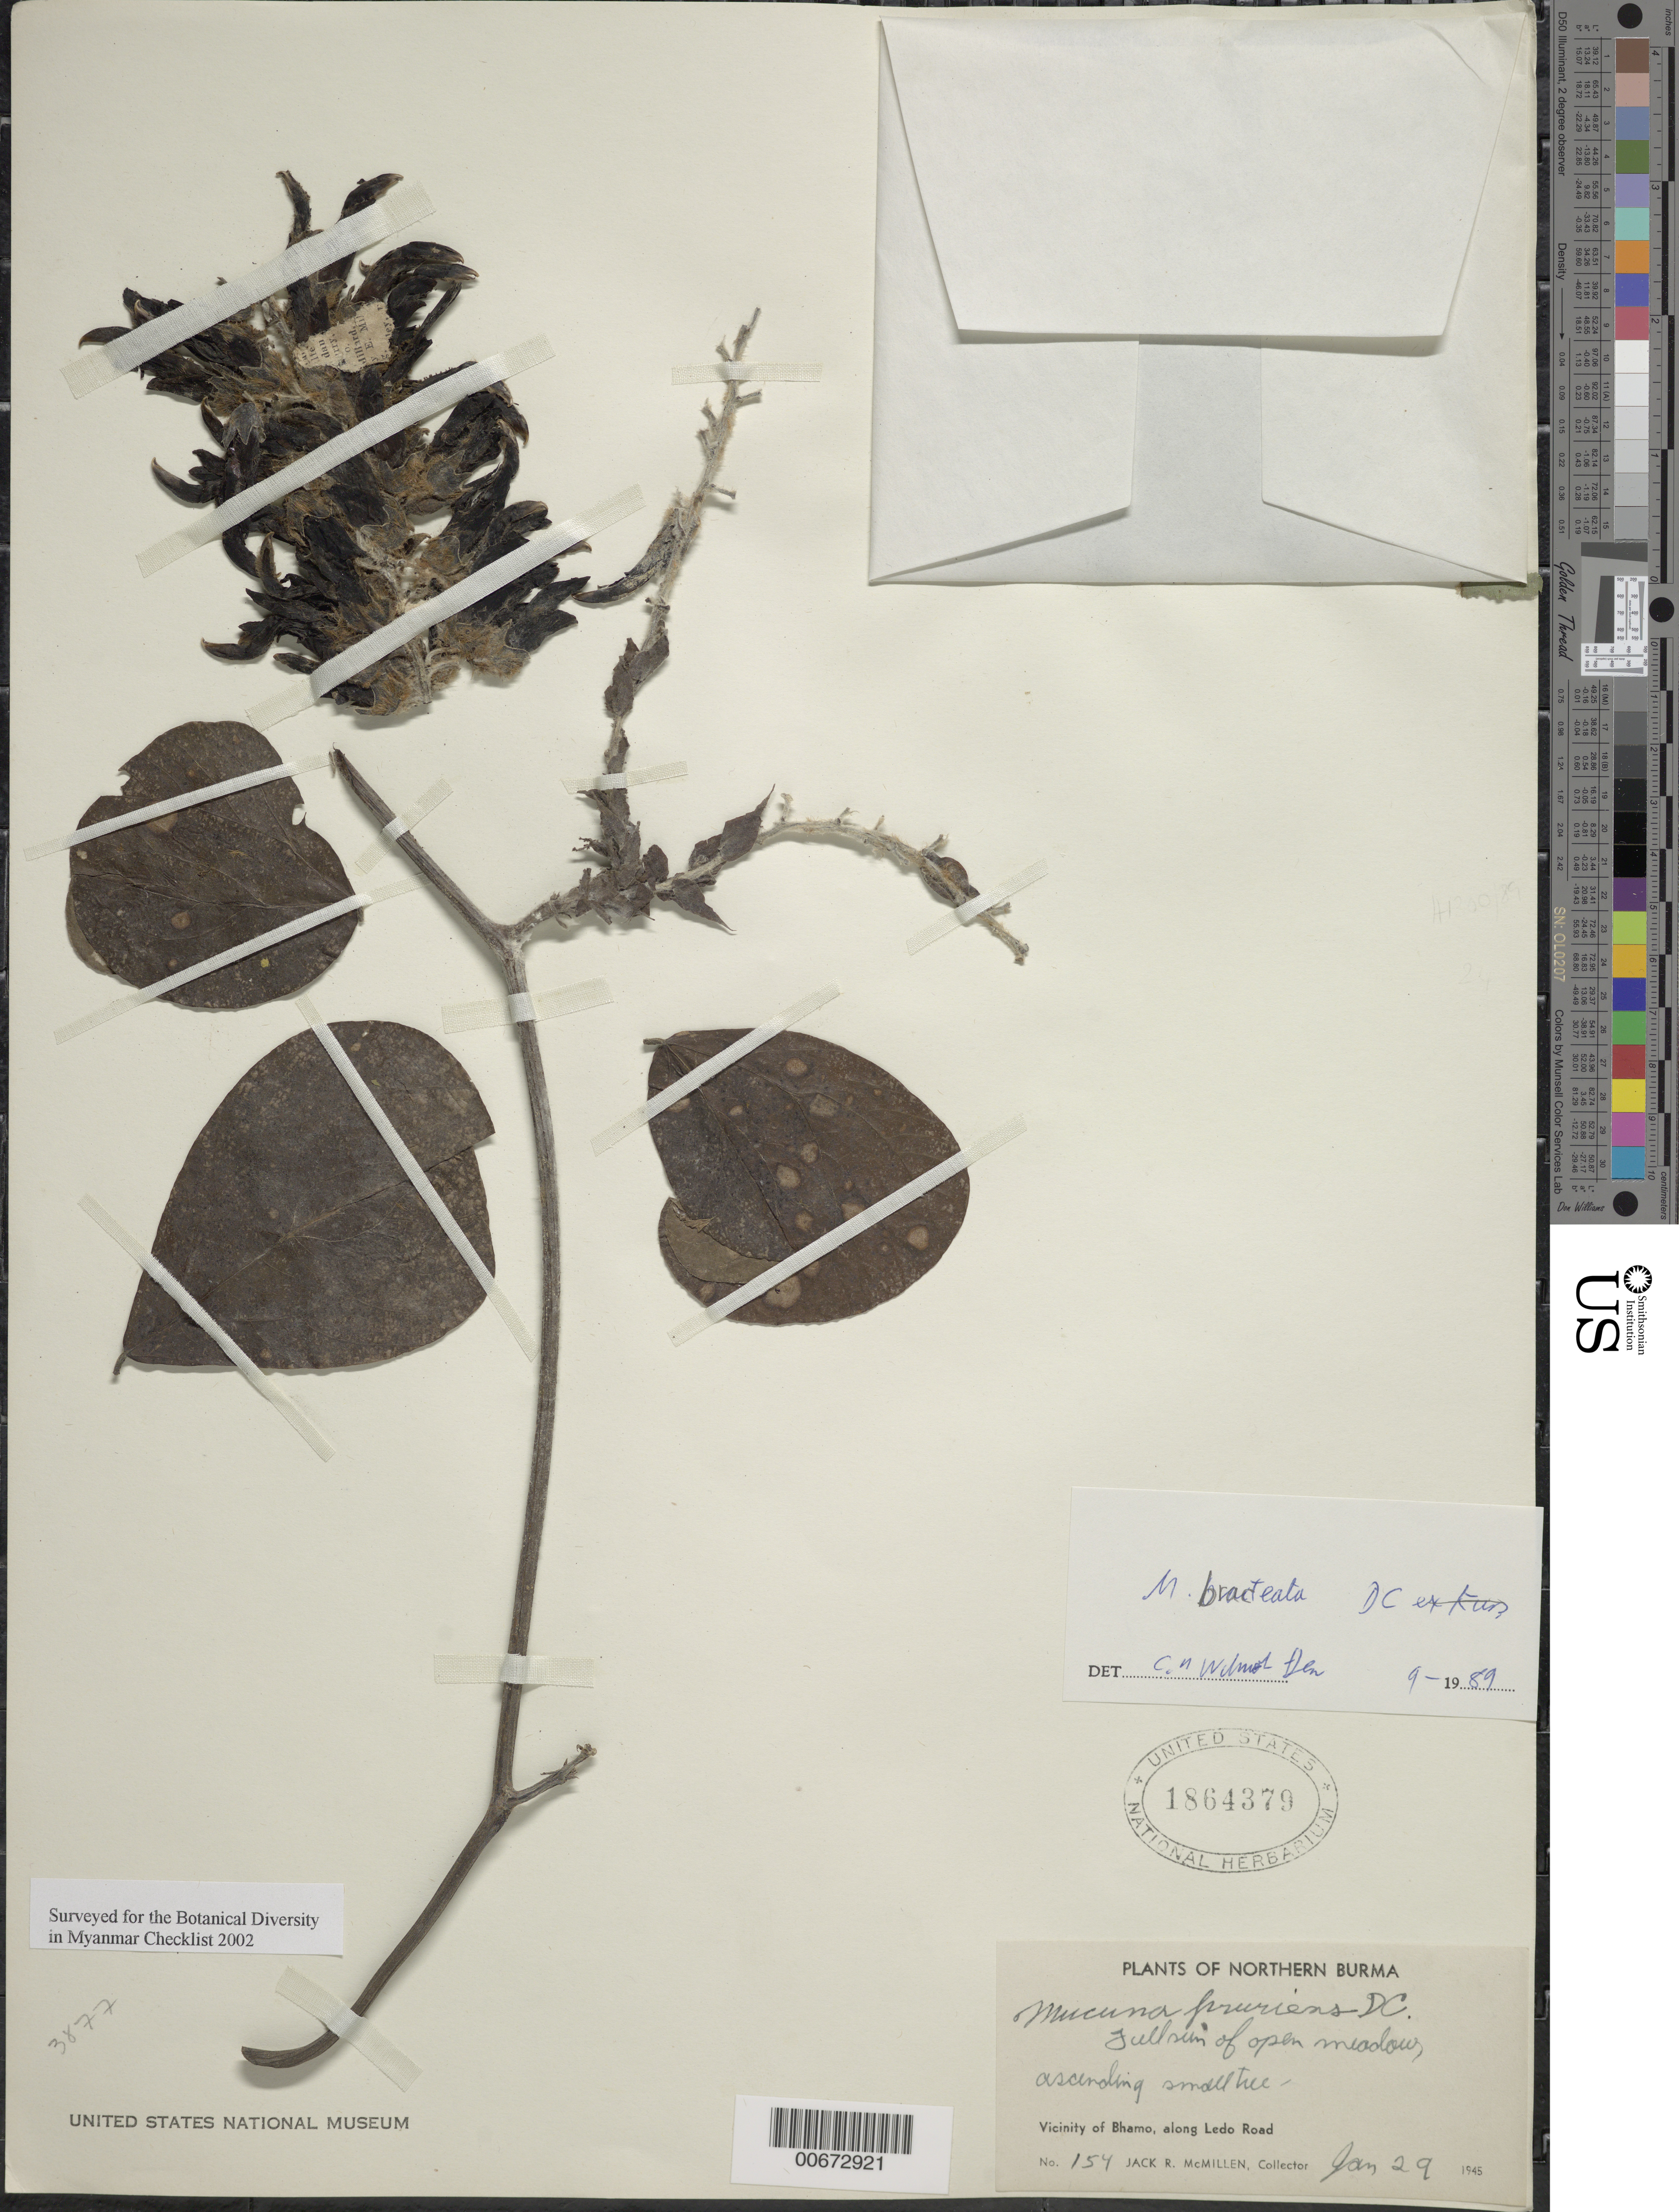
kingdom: Plantae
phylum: Tracheophyta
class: Magnoliopsida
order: Fabales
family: Fabaceae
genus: Mucuna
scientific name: Mucuna bracteata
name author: DC. ex Kurz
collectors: J. McMillen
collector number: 154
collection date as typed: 29 Jan 1945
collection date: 1945-01-29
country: Myanmar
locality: Upper Burma, Bhamo, along Ledo Road.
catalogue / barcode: US 1864379